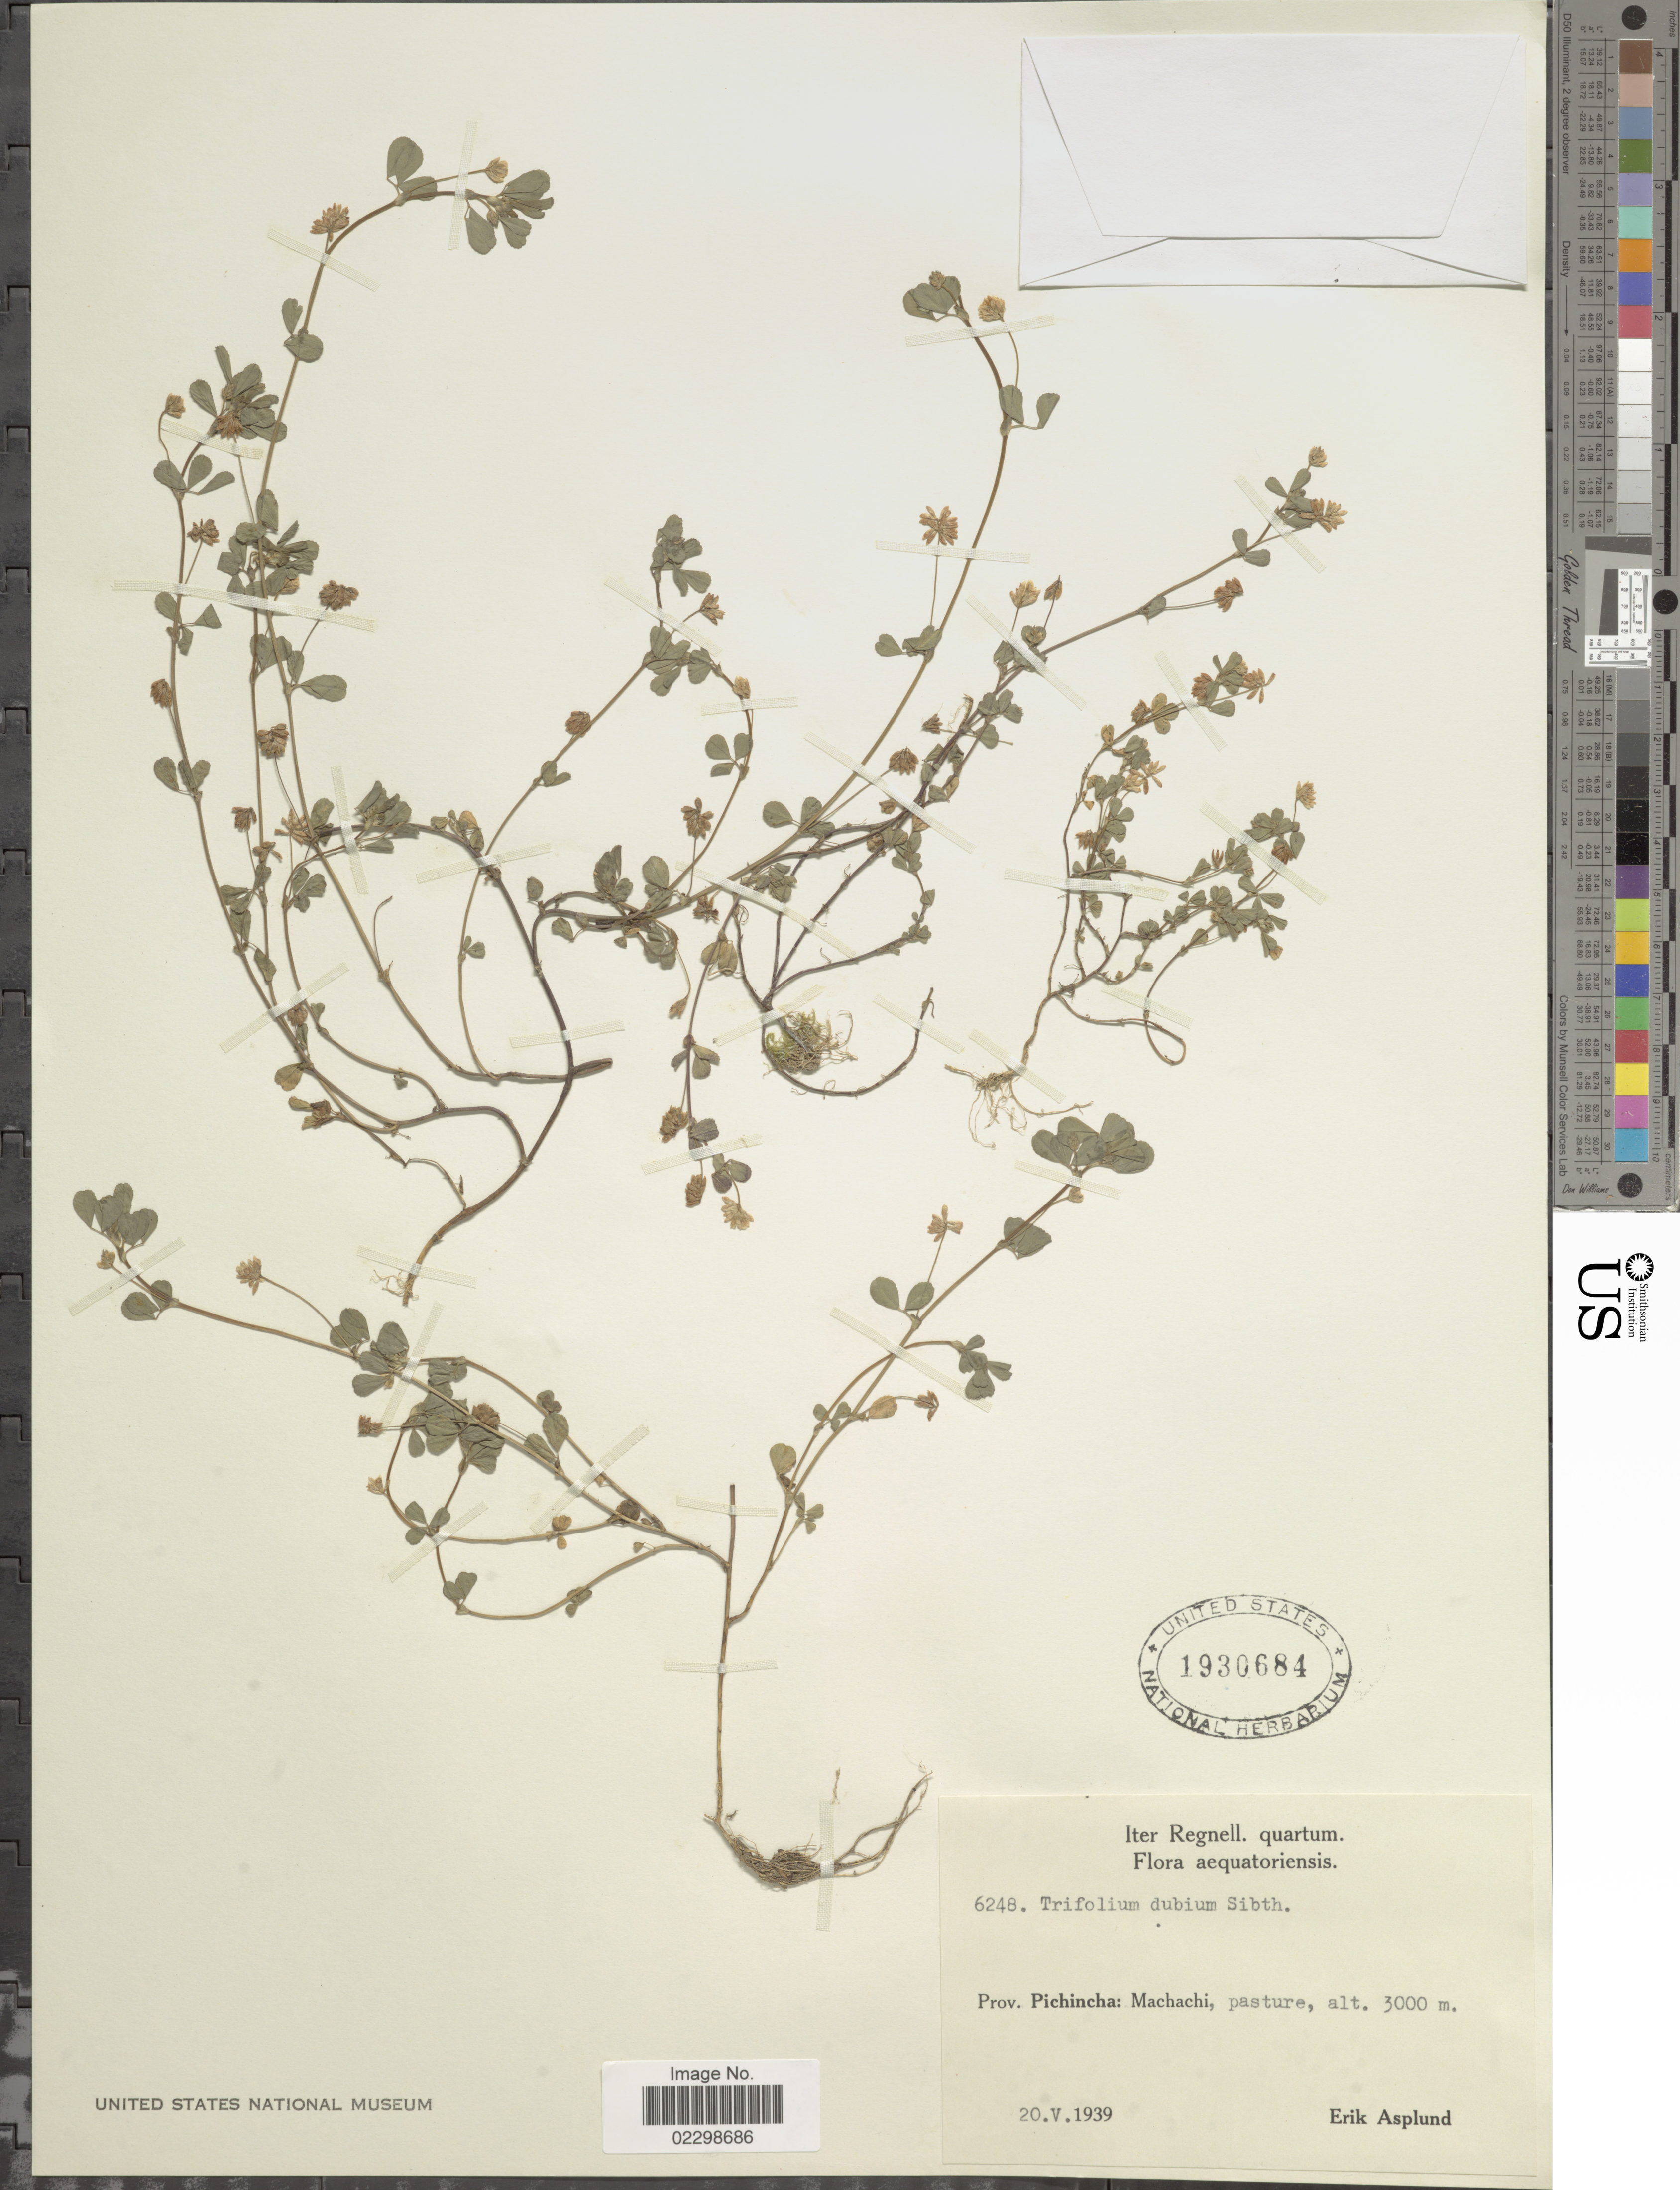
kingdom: Plantae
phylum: Tracheophyta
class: Magnoliopsida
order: Fabales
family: Fabaceae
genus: Trifolium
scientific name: Trifolium dubium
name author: Sibth.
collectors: E. Asplund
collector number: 6248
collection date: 1939-05-20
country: Ecuador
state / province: Pichincha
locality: Machachi, pasture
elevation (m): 3000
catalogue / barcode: US 1930684